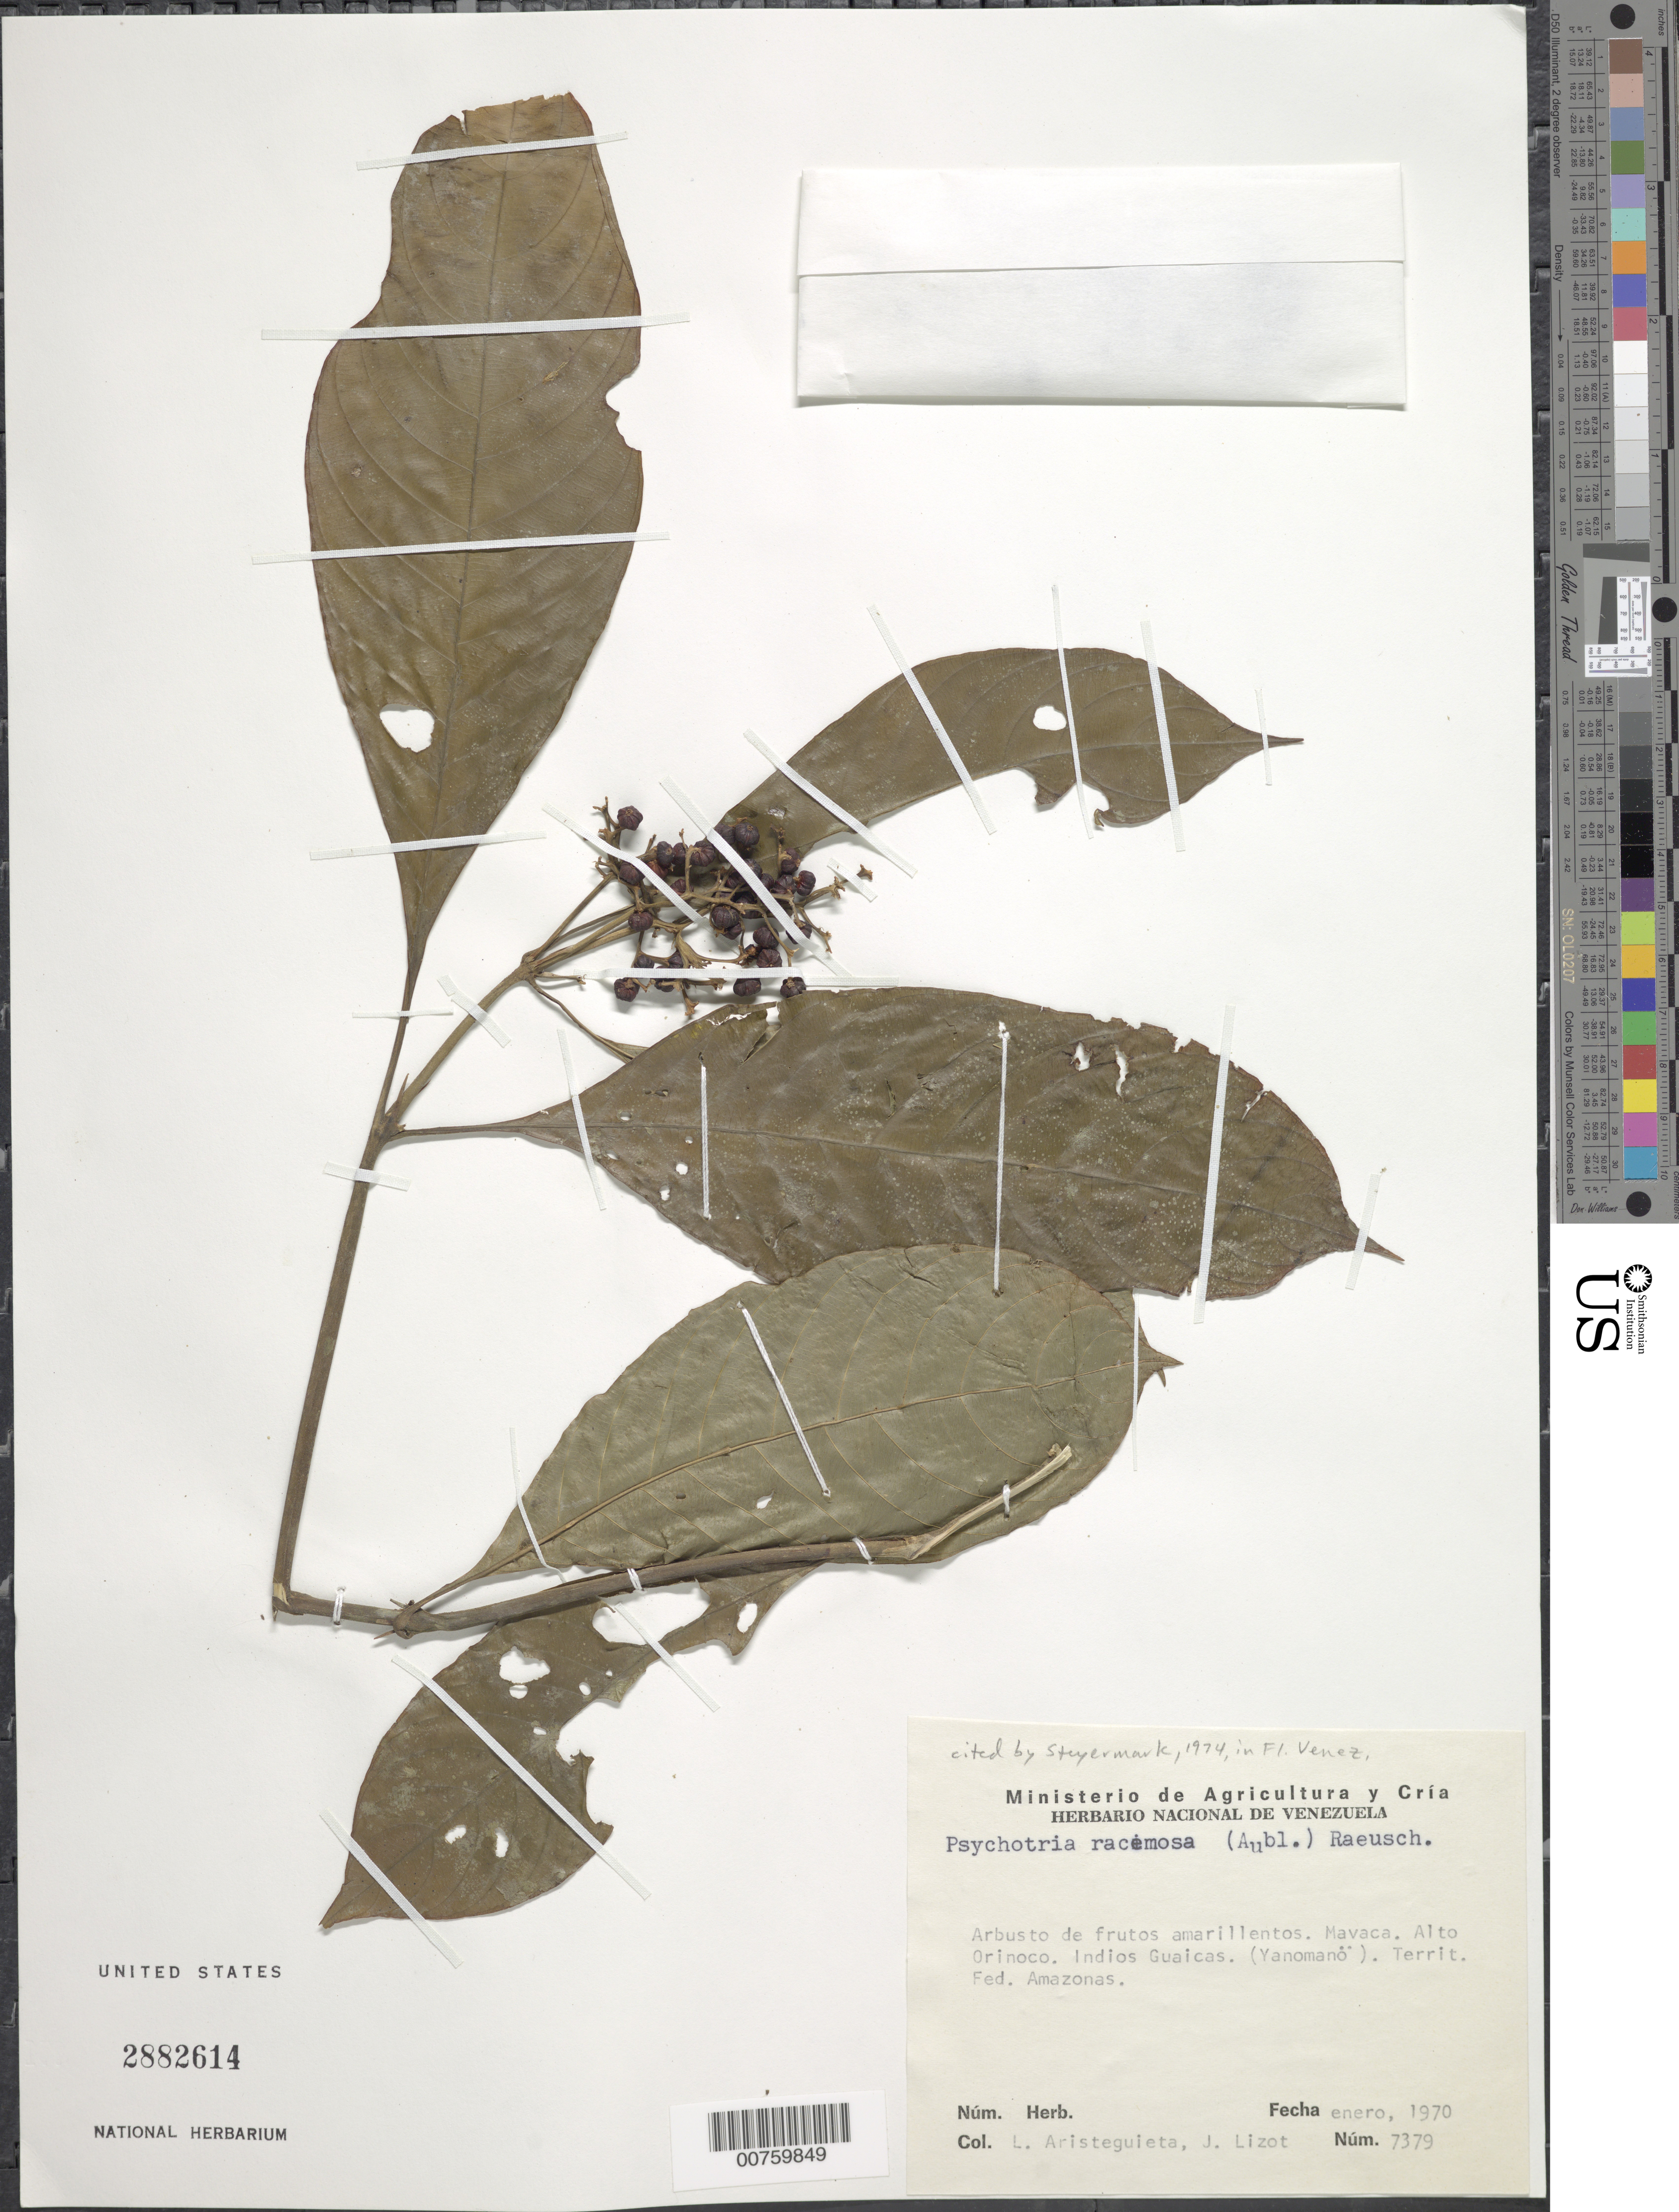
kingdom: Plantae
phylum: Tracheophyta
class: Magnoliopsida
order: Gentianales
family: Rubiaceae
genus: Psychotria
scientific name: Psychotria racemosa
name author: Rich.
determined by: Steyermark, Julian A., (VEN)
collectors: L. Aristeguieta & J. Lizot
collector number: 7379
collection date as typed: Jan-70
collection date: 1970-01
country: Venezuela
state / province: Amazonas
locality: Mavaca, Alto Orinoco, Indios Guaicas (Yanomanö)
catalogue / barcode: US 2882614